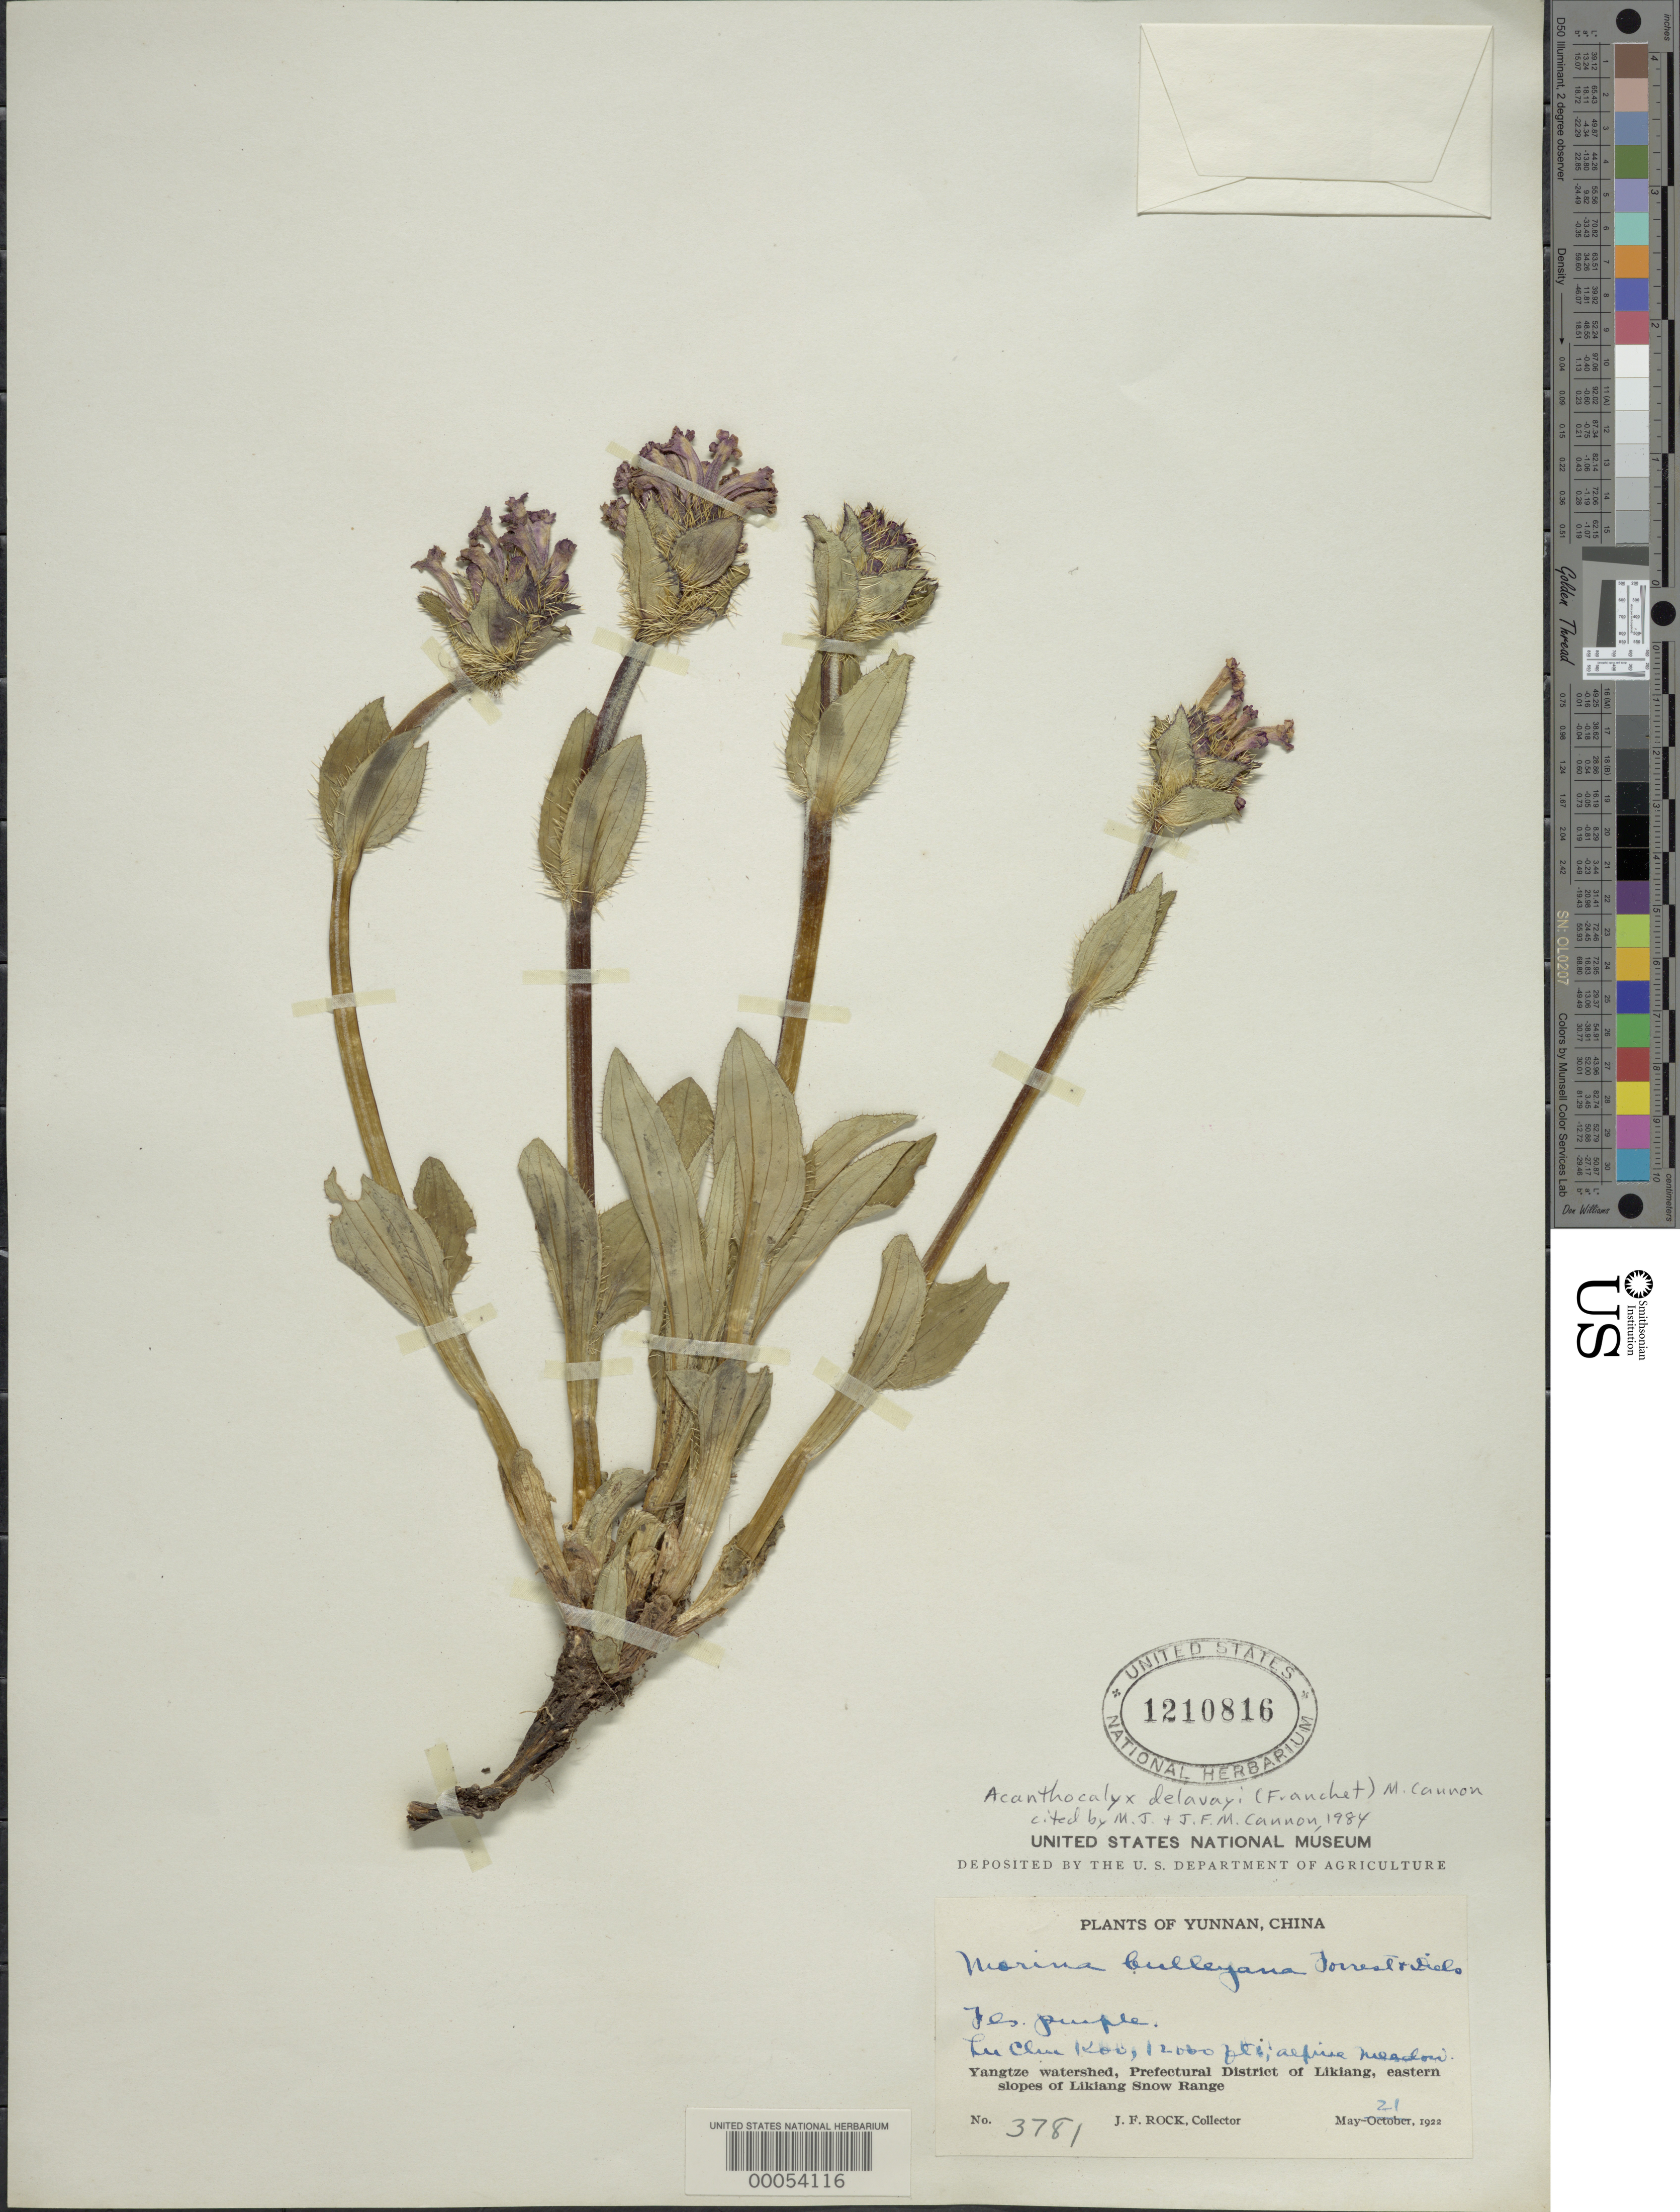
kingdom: Plantae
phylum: Tracheophyta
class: Magnoliopsida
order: Dipsacales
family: Caprifoliaceae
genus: Acanthocalyx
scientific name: Acanthocalyx delavayi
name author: (Franch.) M.J. Cannon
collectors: J. F. Rock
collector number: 3781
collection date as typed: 21 May 1922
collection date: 1922-05-21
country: China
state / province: Yunnan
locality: Yangtze watershed, Likiang Dist.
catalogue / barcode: US 1210816